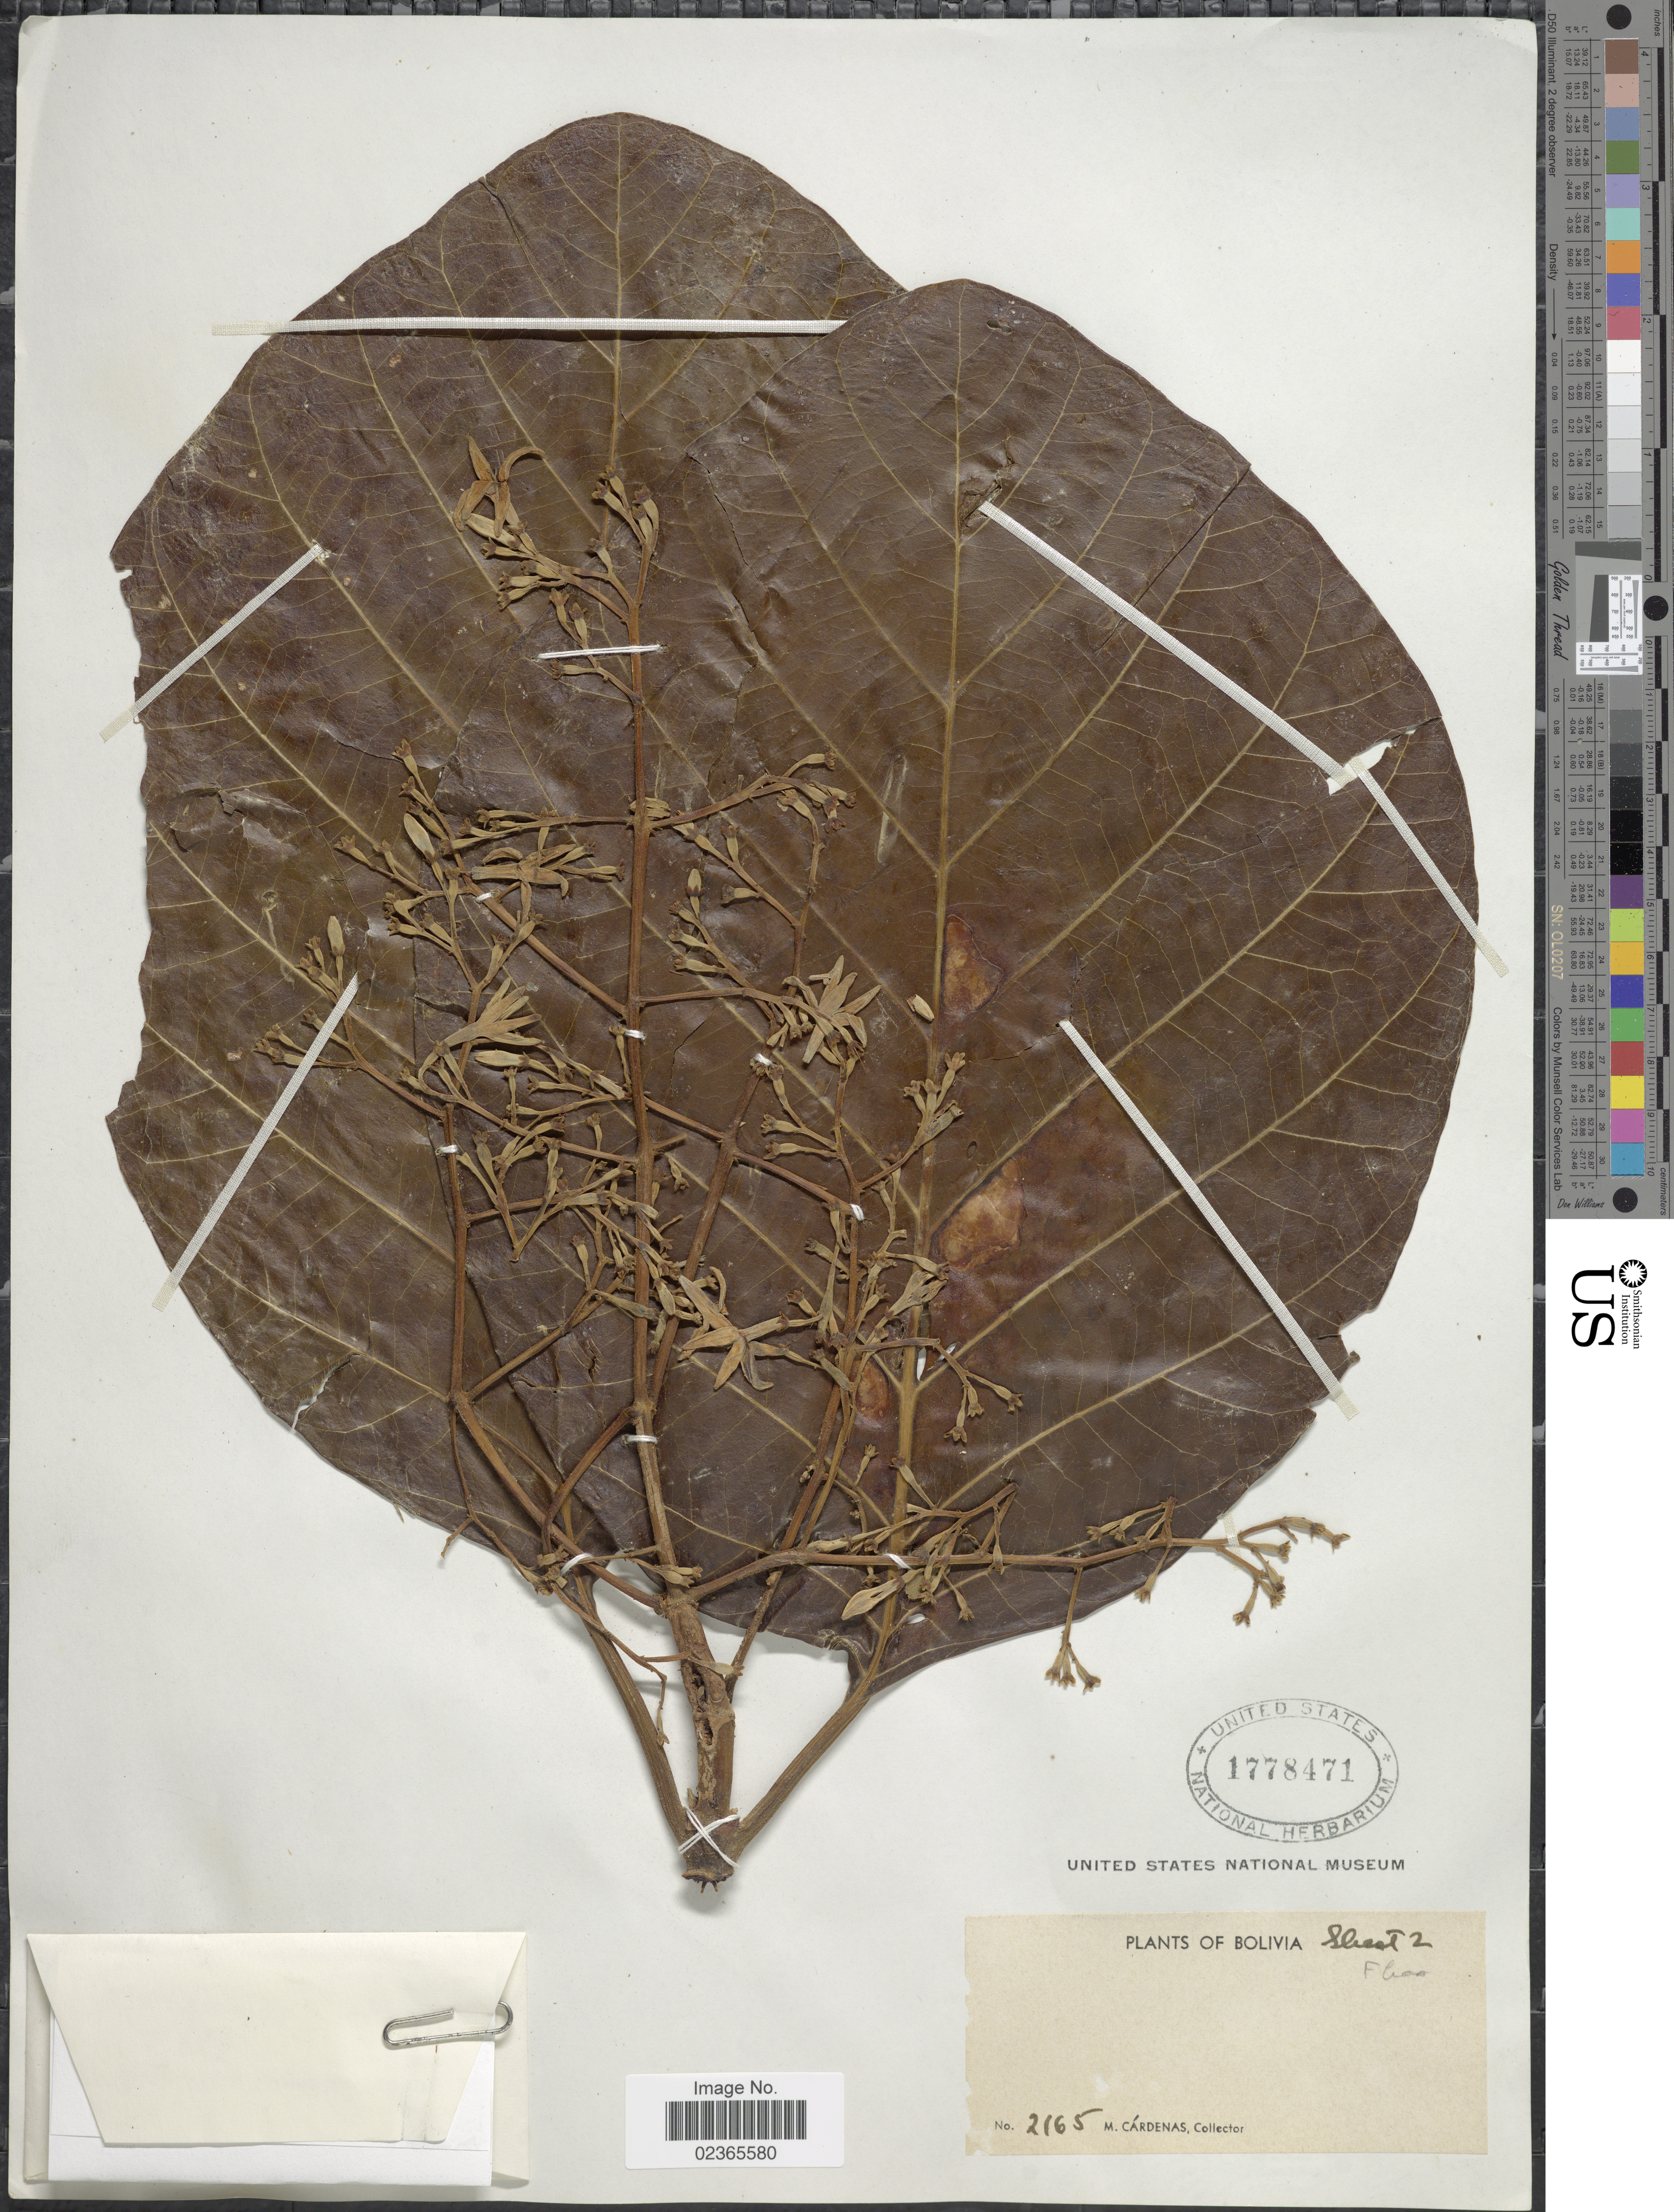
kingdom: Plantae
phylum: Tracheophyta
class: Magnoliopsida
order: Gentianales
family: Rubiaceae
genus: Ladenbergia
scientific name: Ladenbergia sp.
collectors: M. Cárdenas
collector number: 2165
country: Bolivia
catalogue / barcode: US 1778471